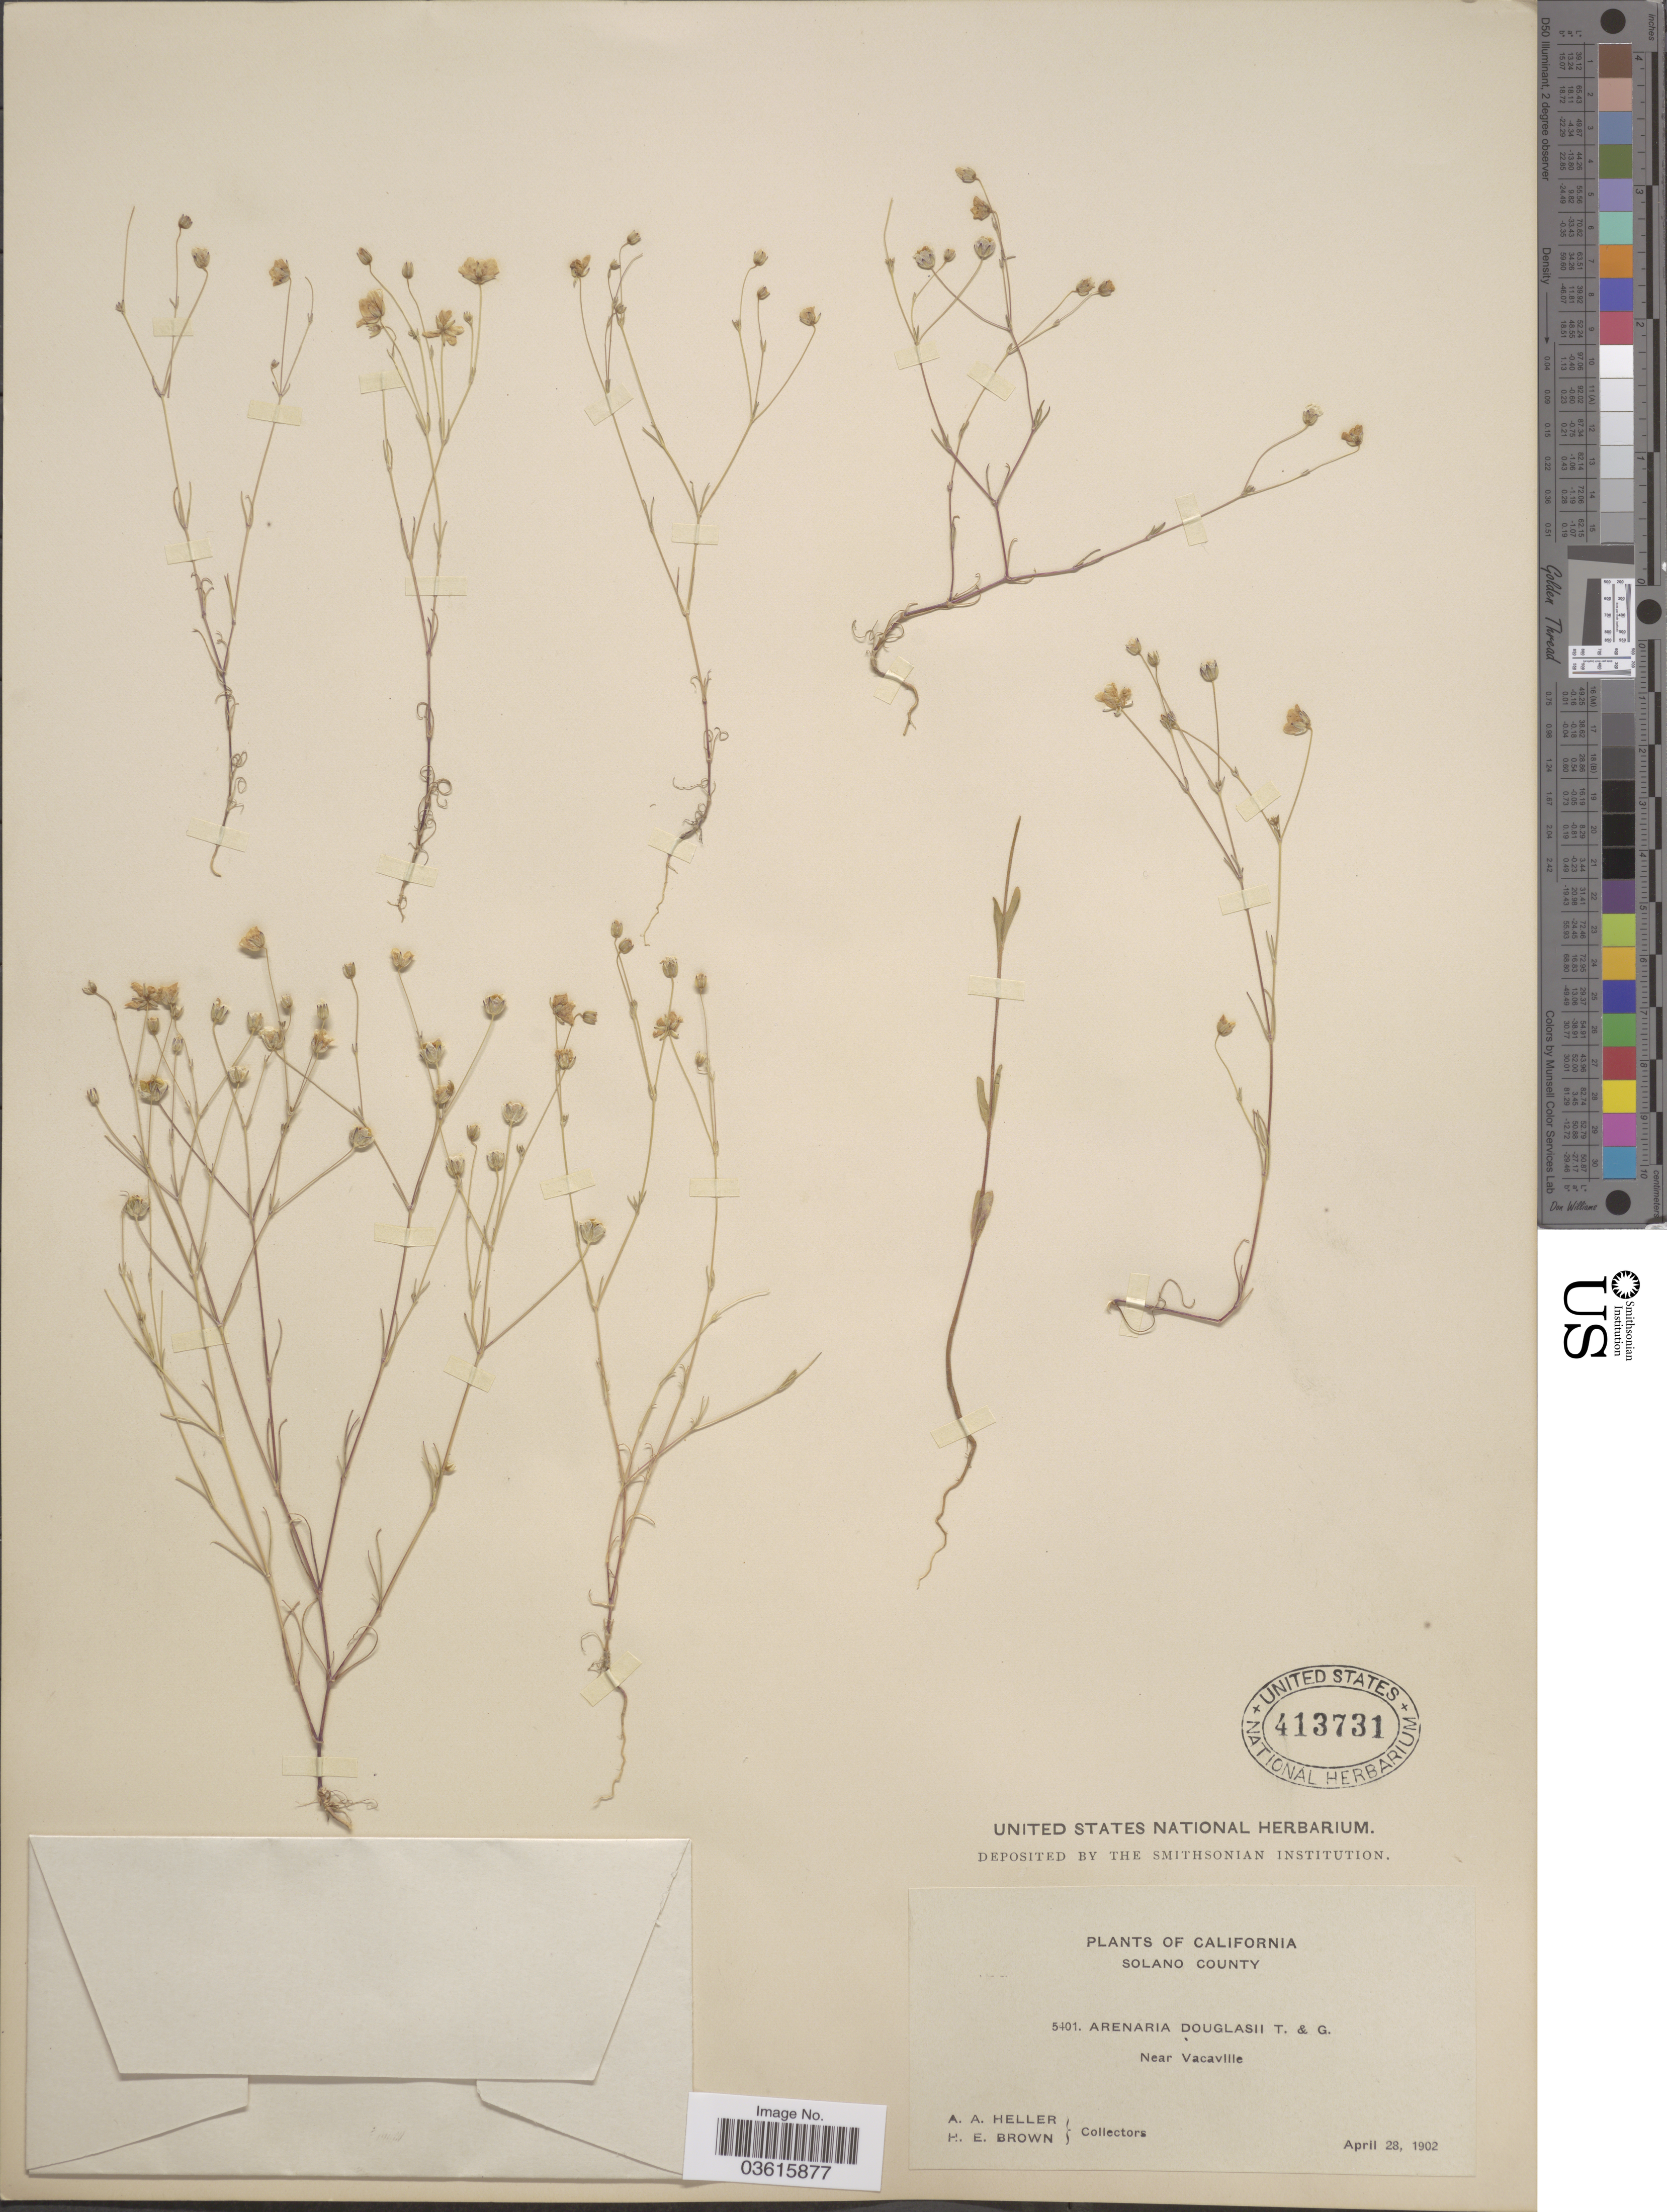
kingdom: Plantae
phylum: Tracheophyta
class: Magnoliopsida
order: Caryophyllales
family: Caryophyllaceae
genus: Minuartia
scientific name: Minuartia douglasii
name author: Mattf.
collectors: A. A. Heller & H. E. Brown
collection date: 1902-04-28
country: United States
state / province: California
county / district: Solano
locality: Solano County. Near Vacaville.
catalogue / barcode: US 413731